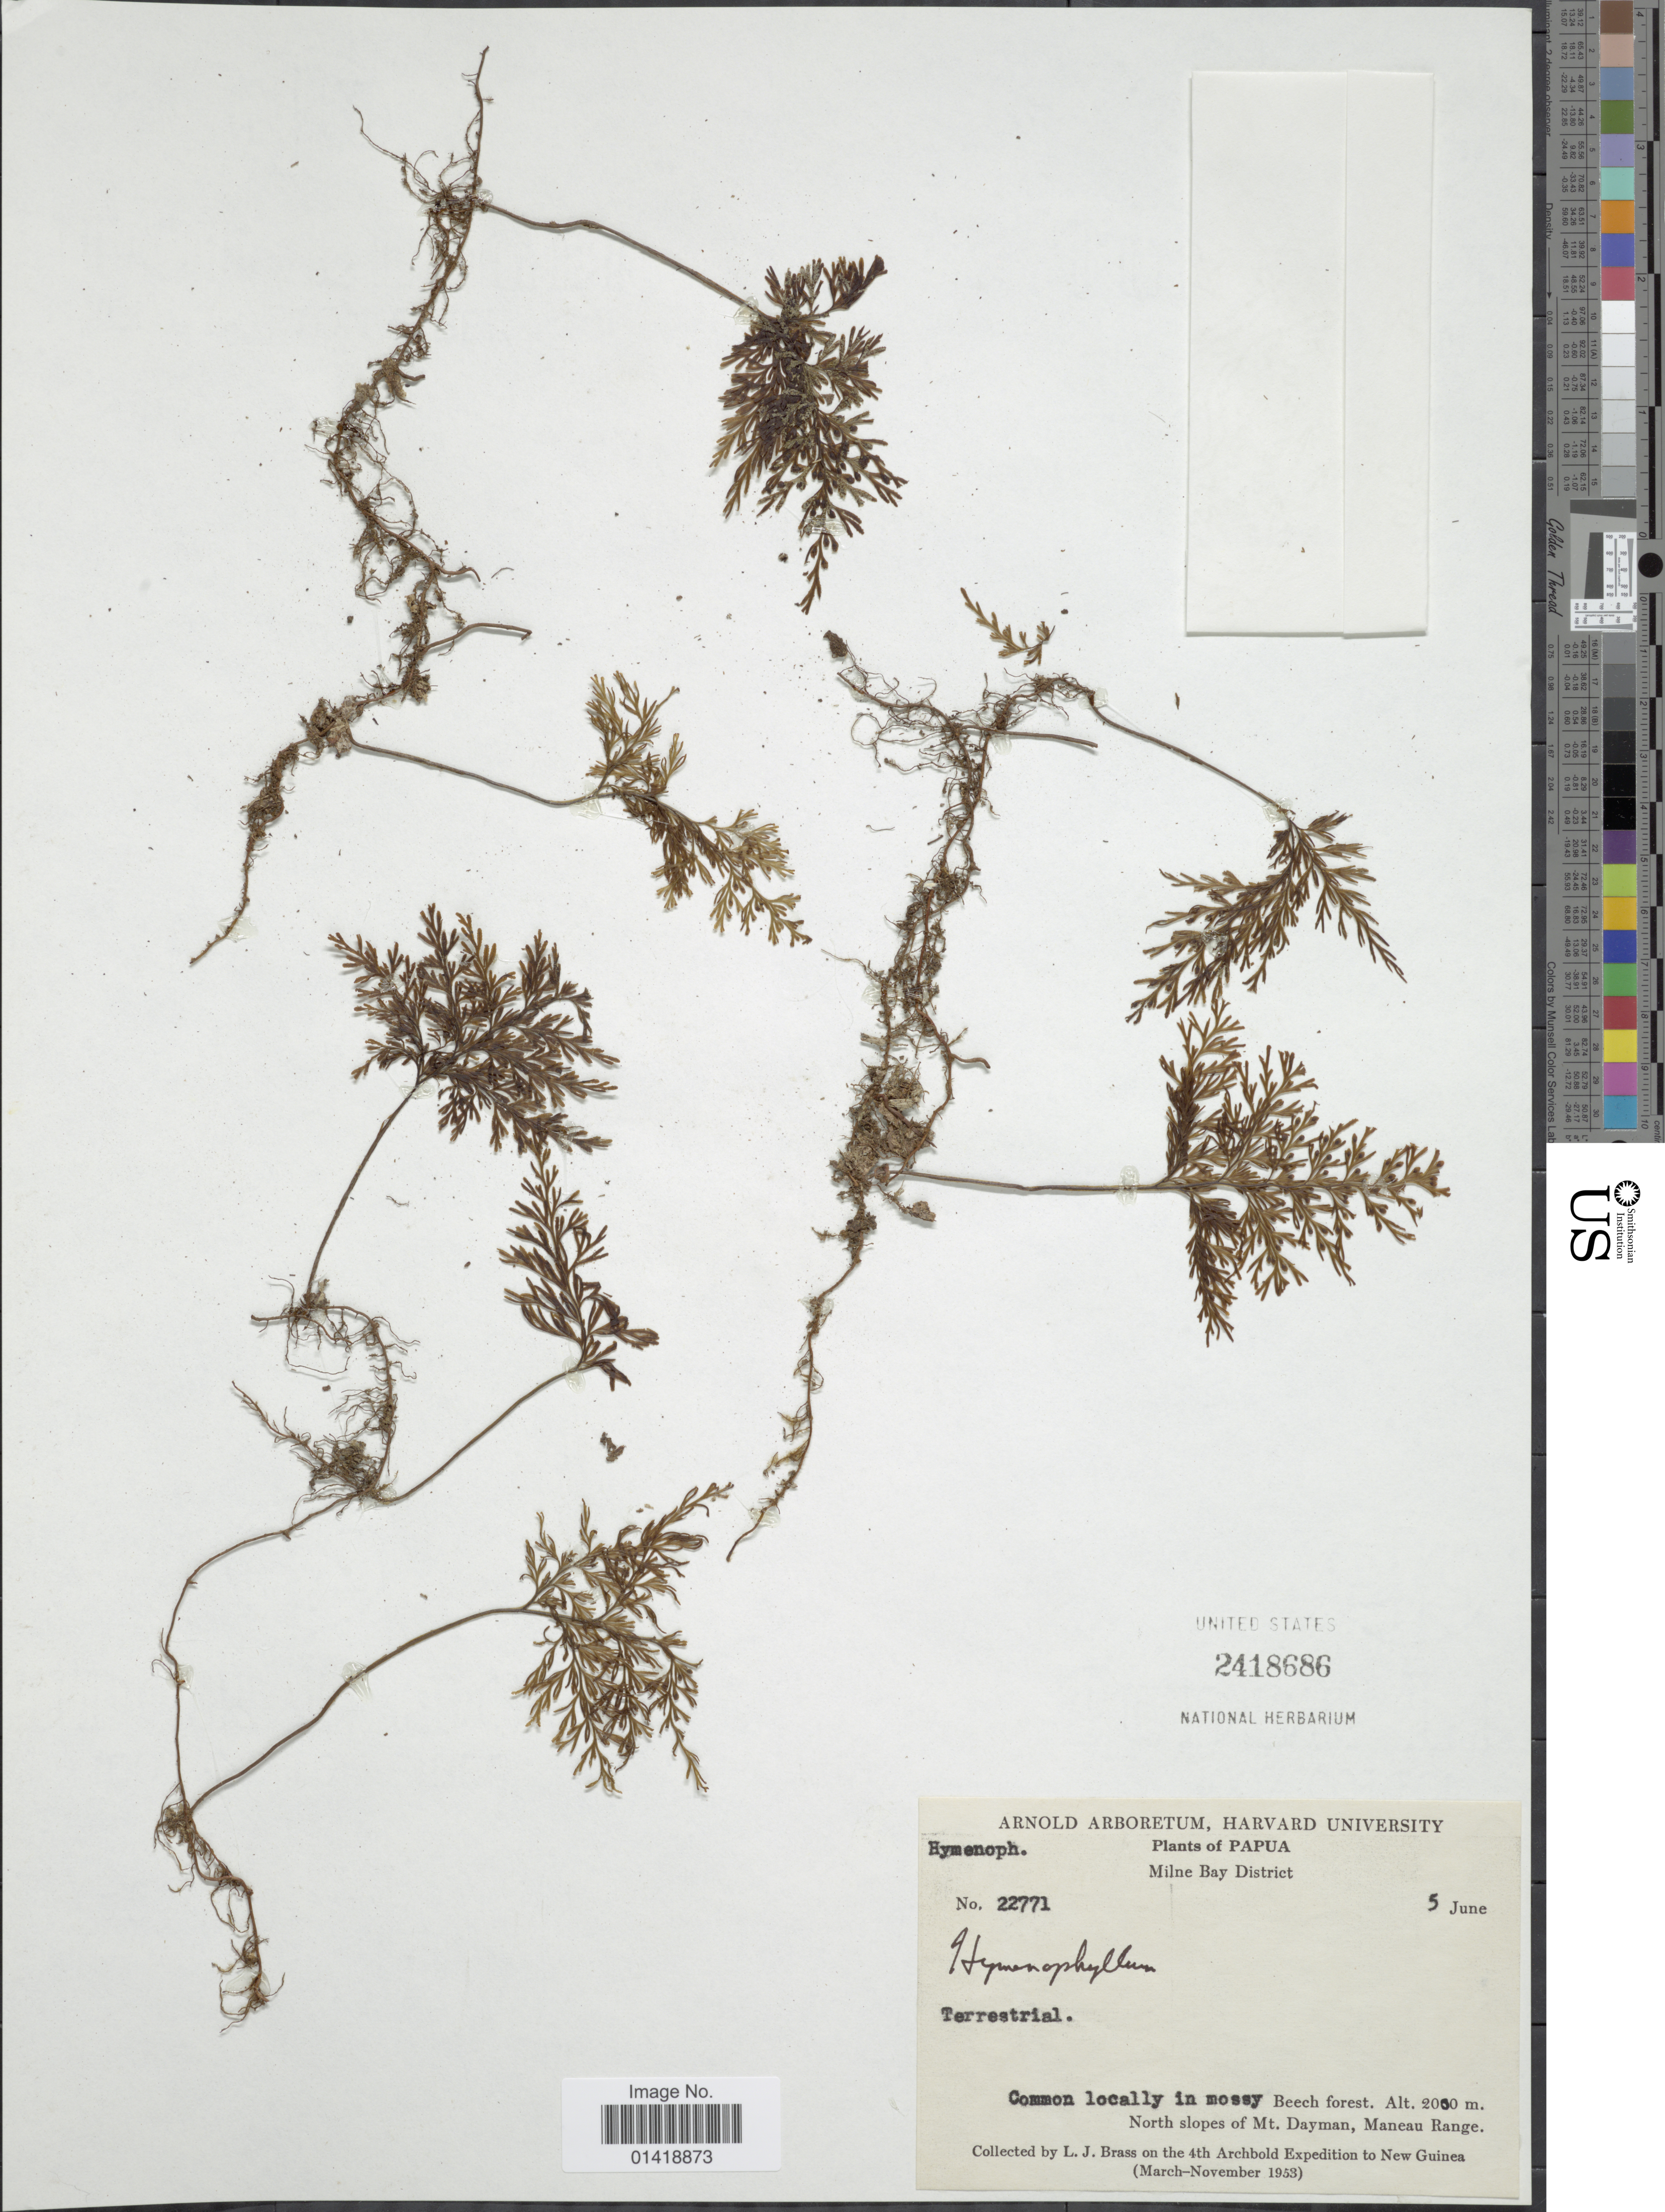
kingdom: Plantae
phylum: Tracheophyta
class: Polypodiopsida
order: Hymenophyllales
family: Hymenophyllaceae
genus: Hymenophyllum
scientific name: Hymenophyllum sp.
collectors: L. J. Brass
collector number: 22771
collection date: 1953-06-05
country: Papua New Guinea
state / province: Milne Bay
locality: Milne Bay District. Common locally in mossy. Beech forest. North slopes of Mt. Dayman, Maneau Range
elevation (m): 2000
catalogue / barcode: US 2418686